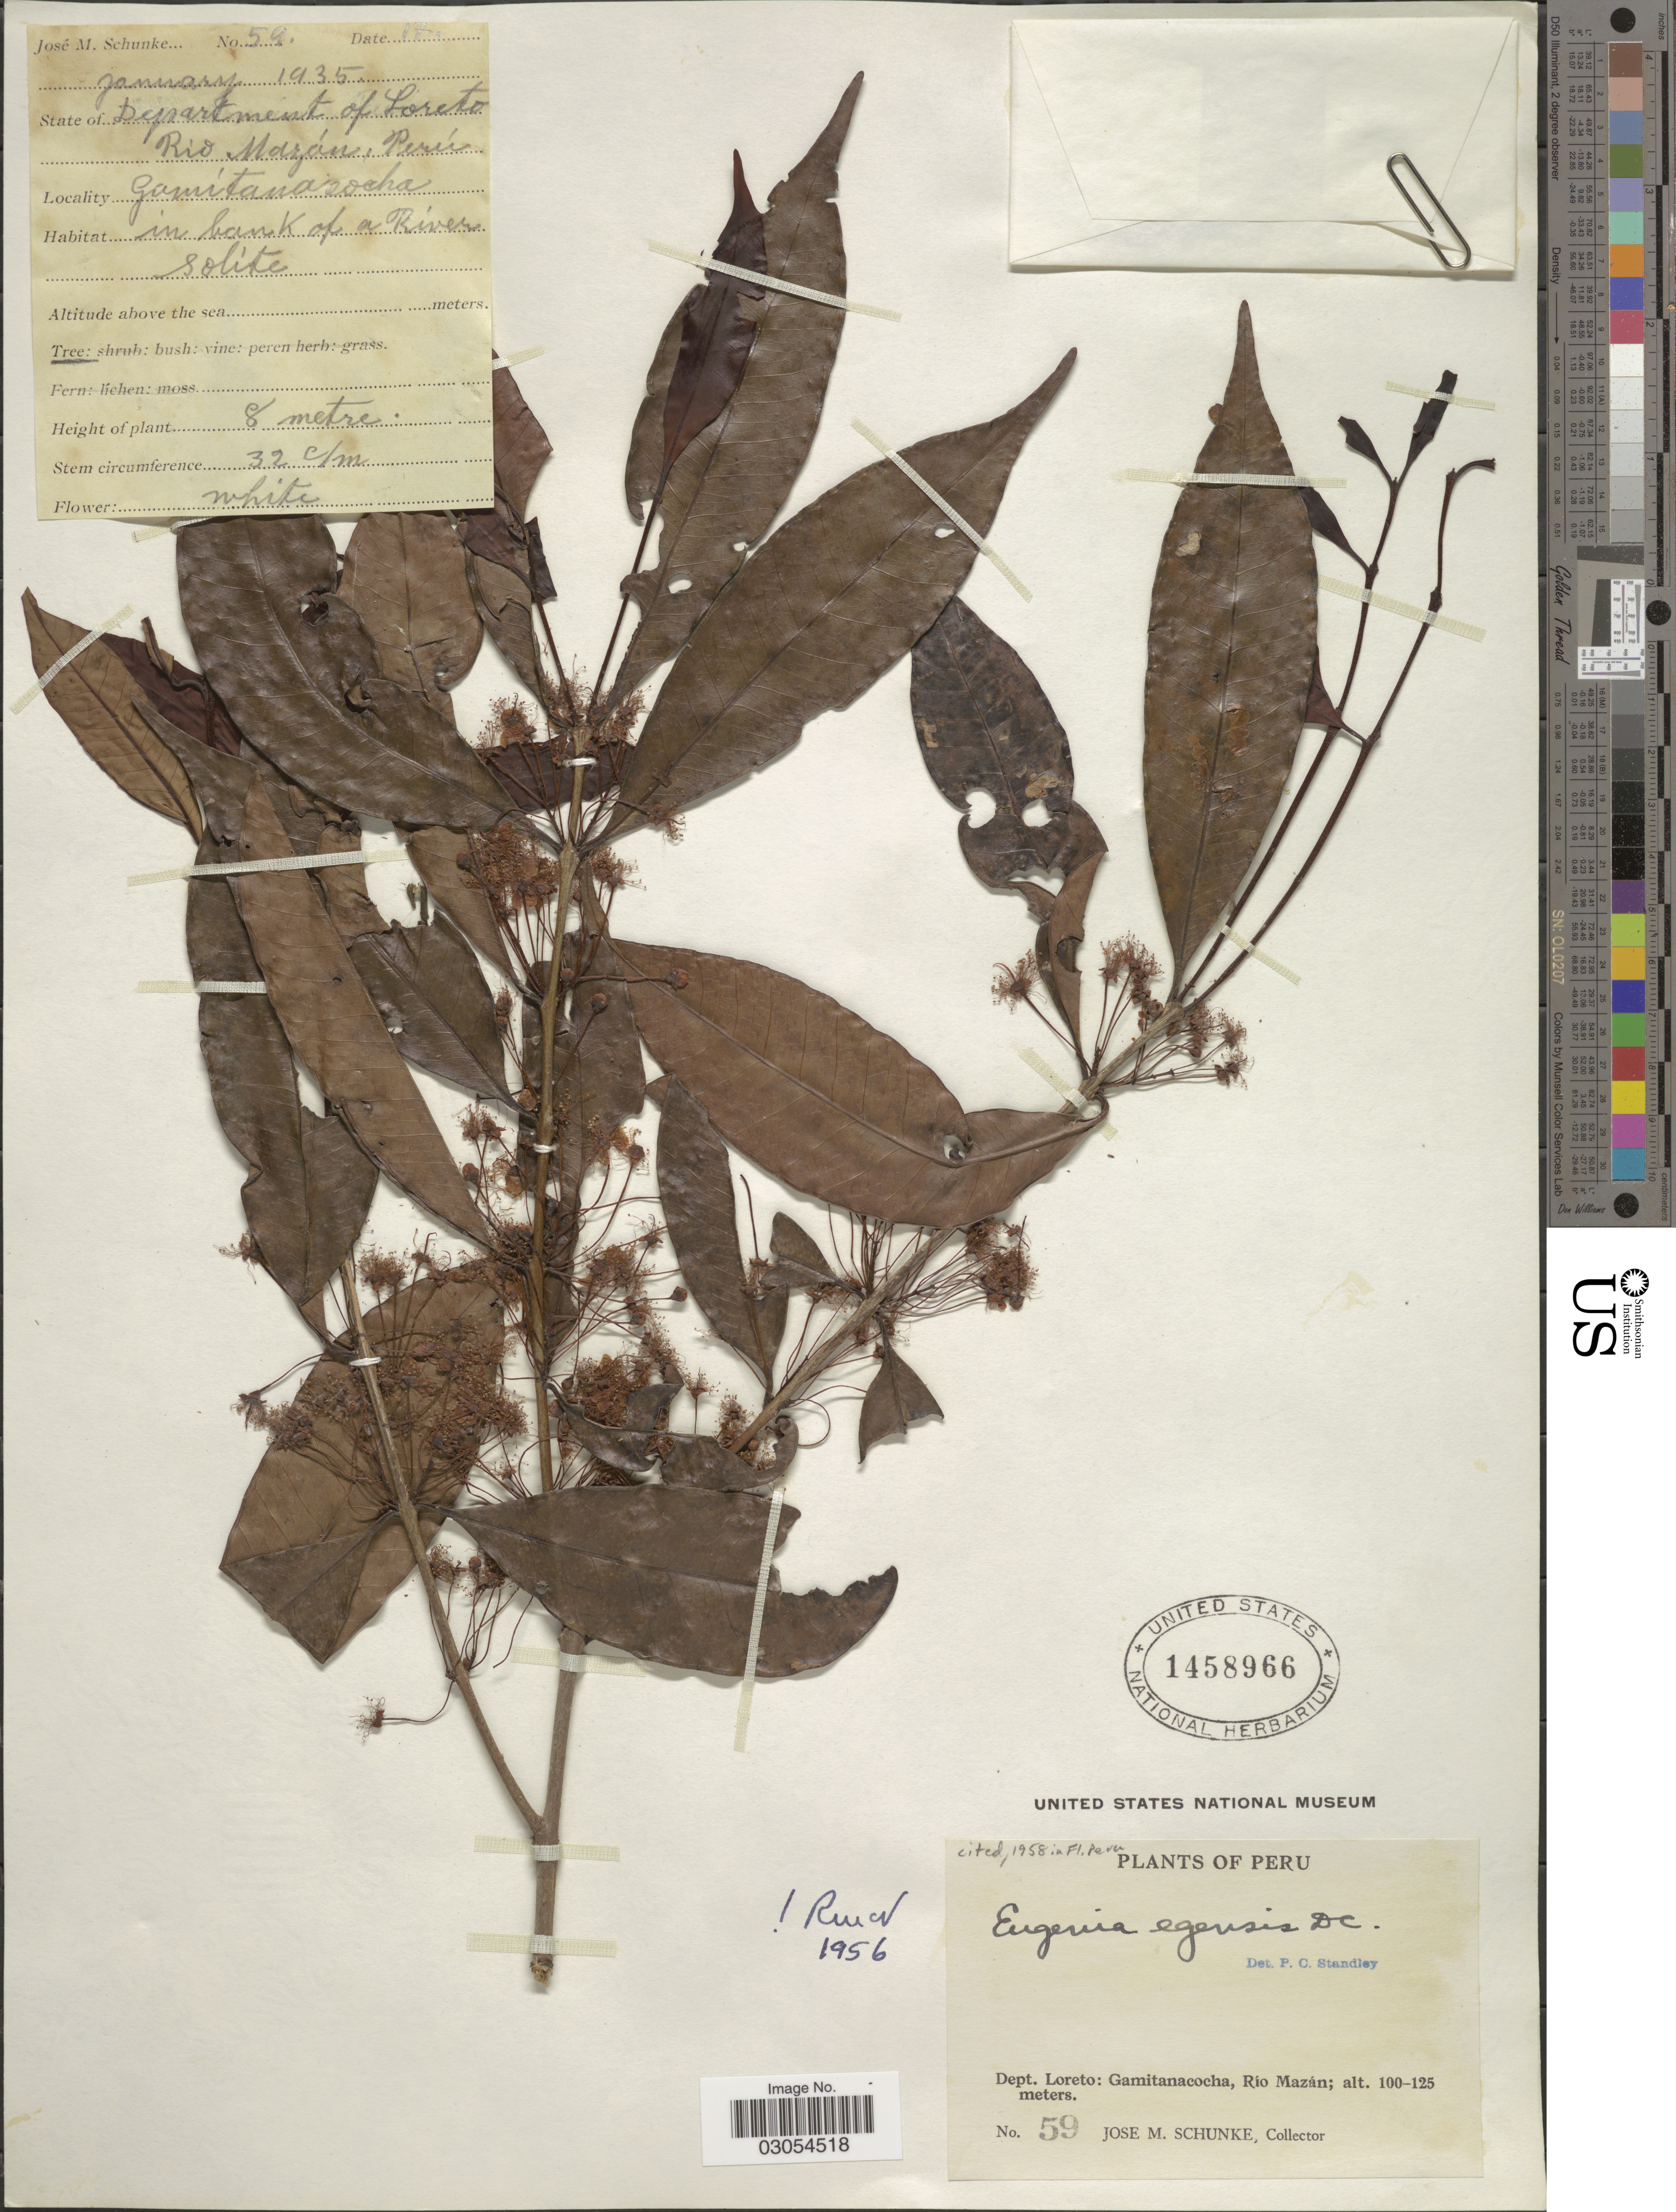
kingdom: Plantae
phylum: Tracheophyta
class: Magnoliopsida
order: Myrtales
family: Myrtaceae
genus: Eugenia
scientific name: Eugenia egensis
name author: DC.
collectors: J. M. Schunke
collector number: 59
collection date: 1935-01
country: Peru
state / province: Loreto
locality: Dept. Loreto: Gamitanacocha, Rio Mazán.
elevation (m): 100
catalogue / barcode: US 1458966